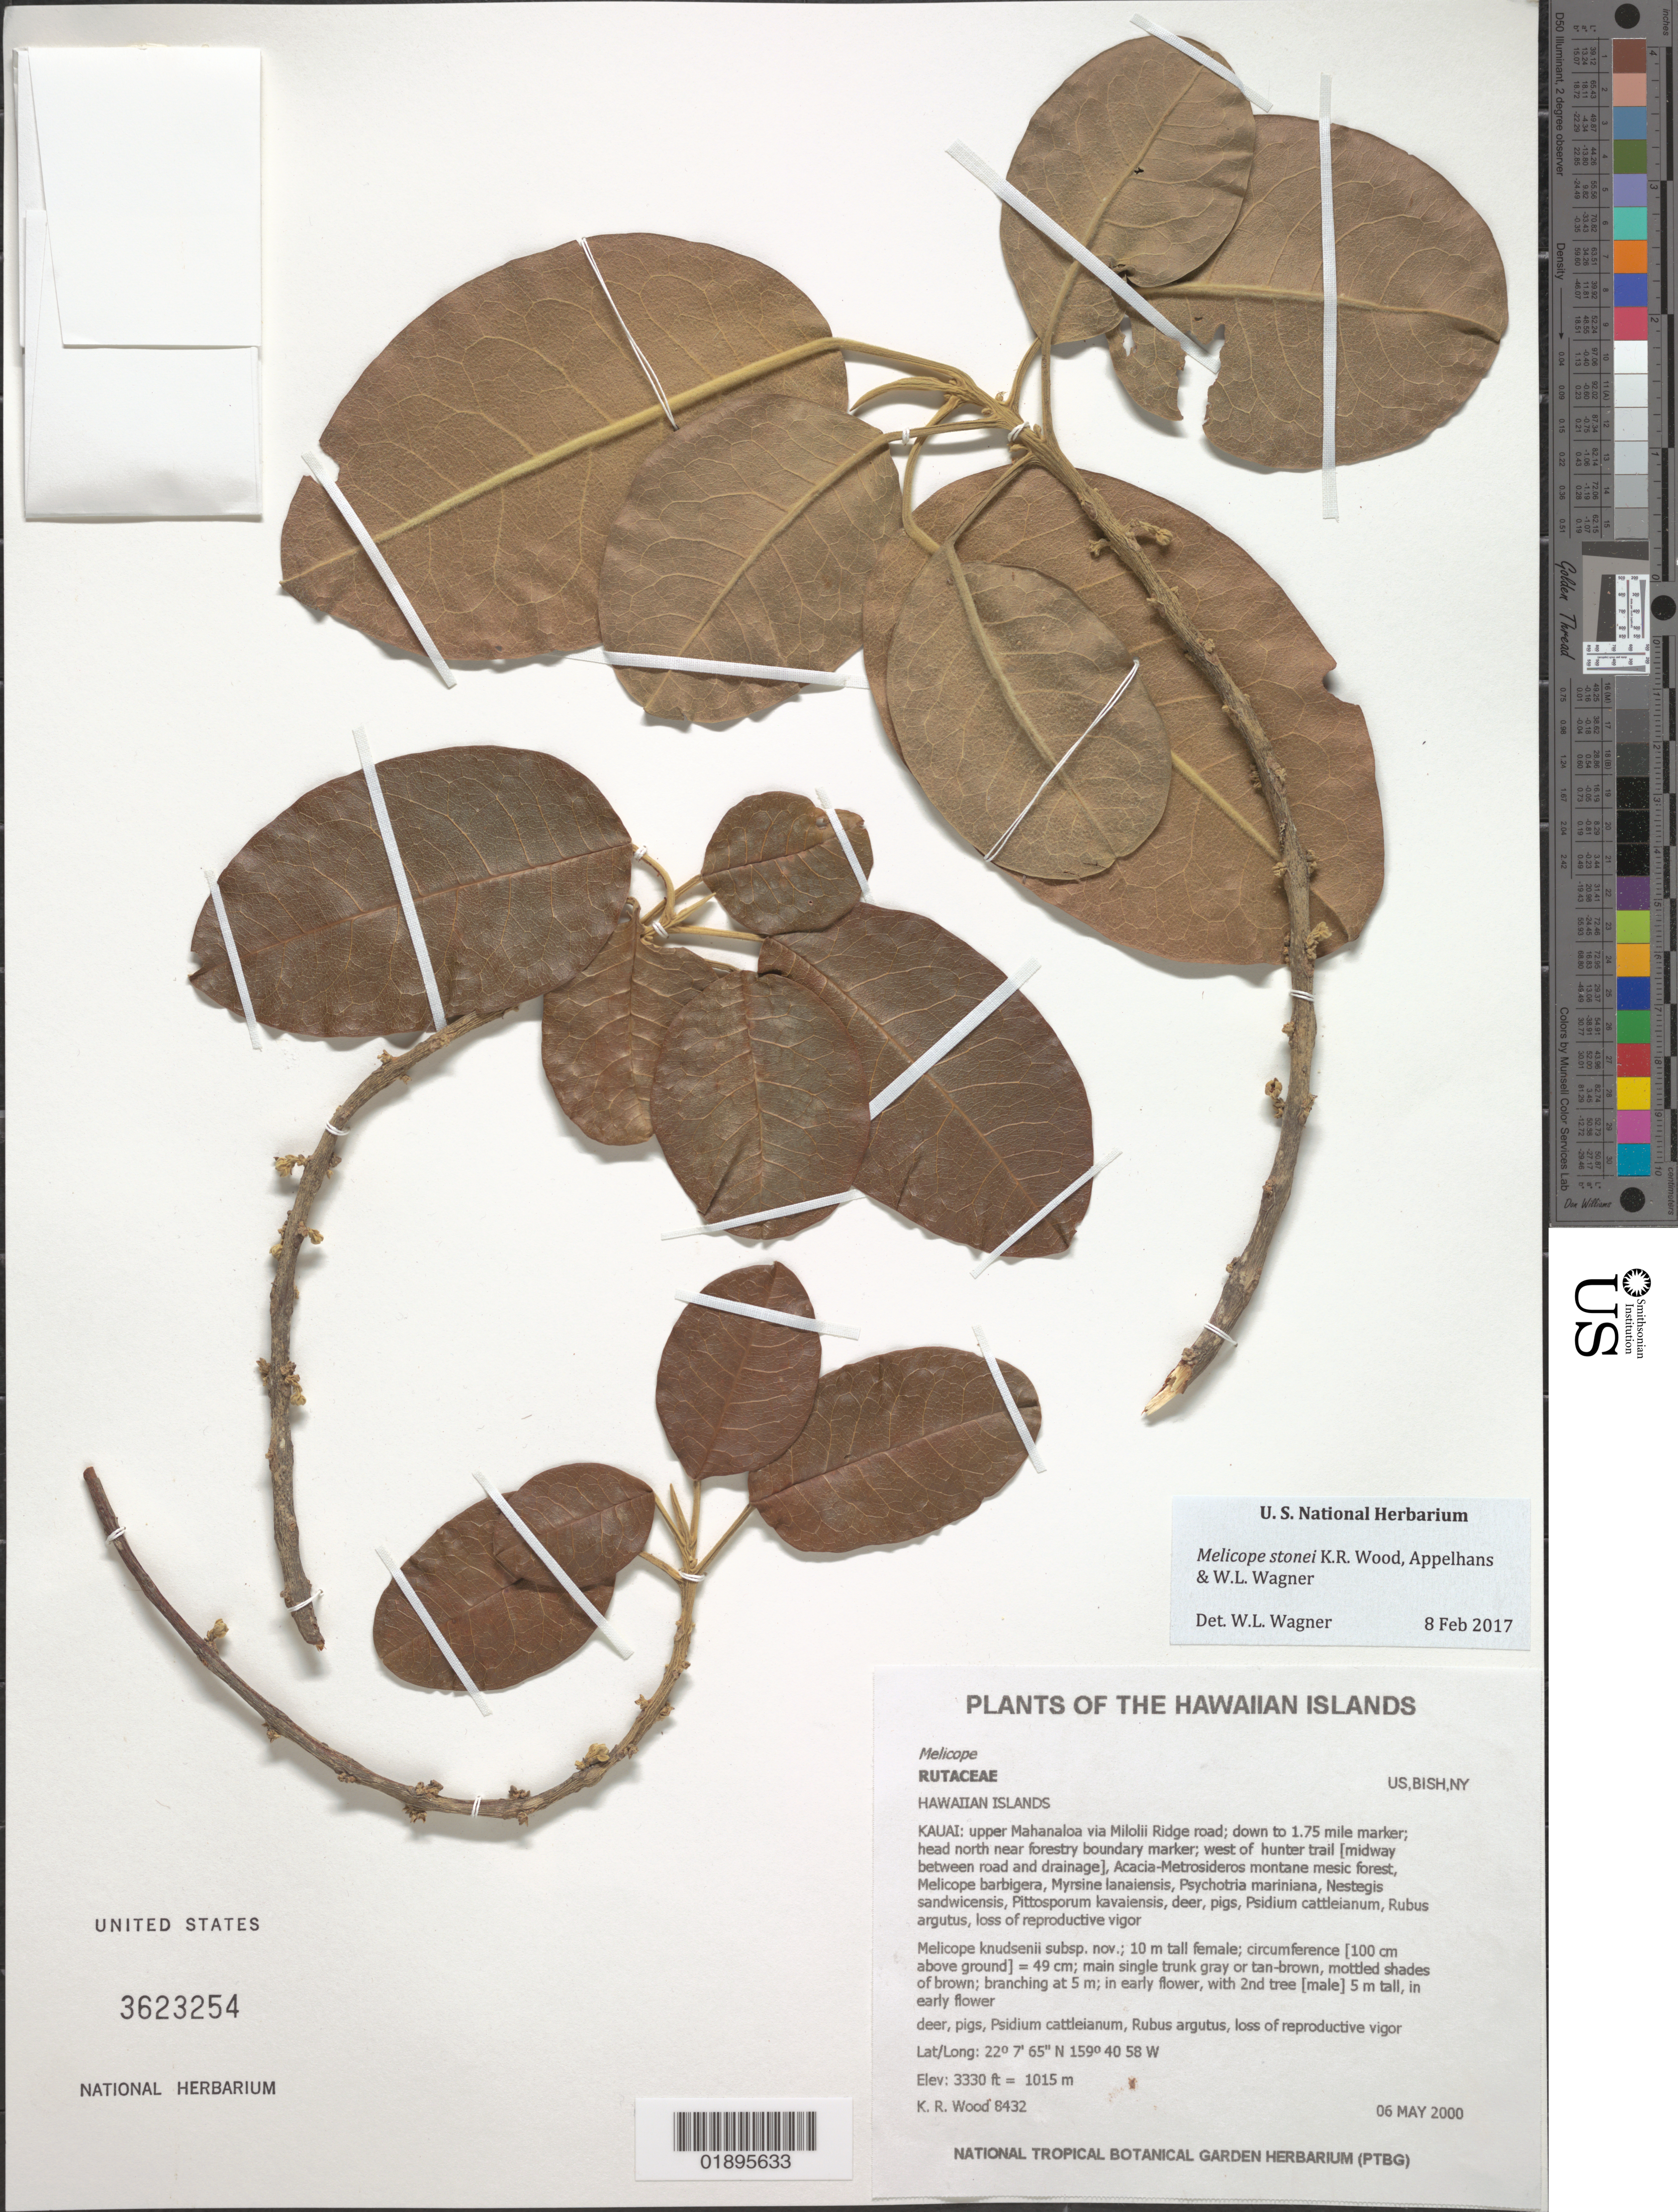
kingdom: Plantae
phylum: Tracheophyta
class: Magnoliopsida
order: Sapindales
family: Rutaceae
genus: Melicope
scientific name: Melicope stonei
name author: K.R. Wood et al.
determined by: Wagner, W. L., (BOT), Smithsonian Institution - National Museum of Natural History (UNITED STATES)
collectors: K. R. Wood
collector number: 8432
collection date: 2000-05-06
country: United States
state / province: Hawaii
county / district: Kaui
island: Kaua'i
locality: Upper Mahanaloa via Milolii Ridge Rd., down to 1.75 mile marker, head north near forestry boundary marker, west of hunter trail (midway between road and drainage).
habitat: Montane mesic forest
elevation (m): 1015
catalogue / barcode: US 3623254